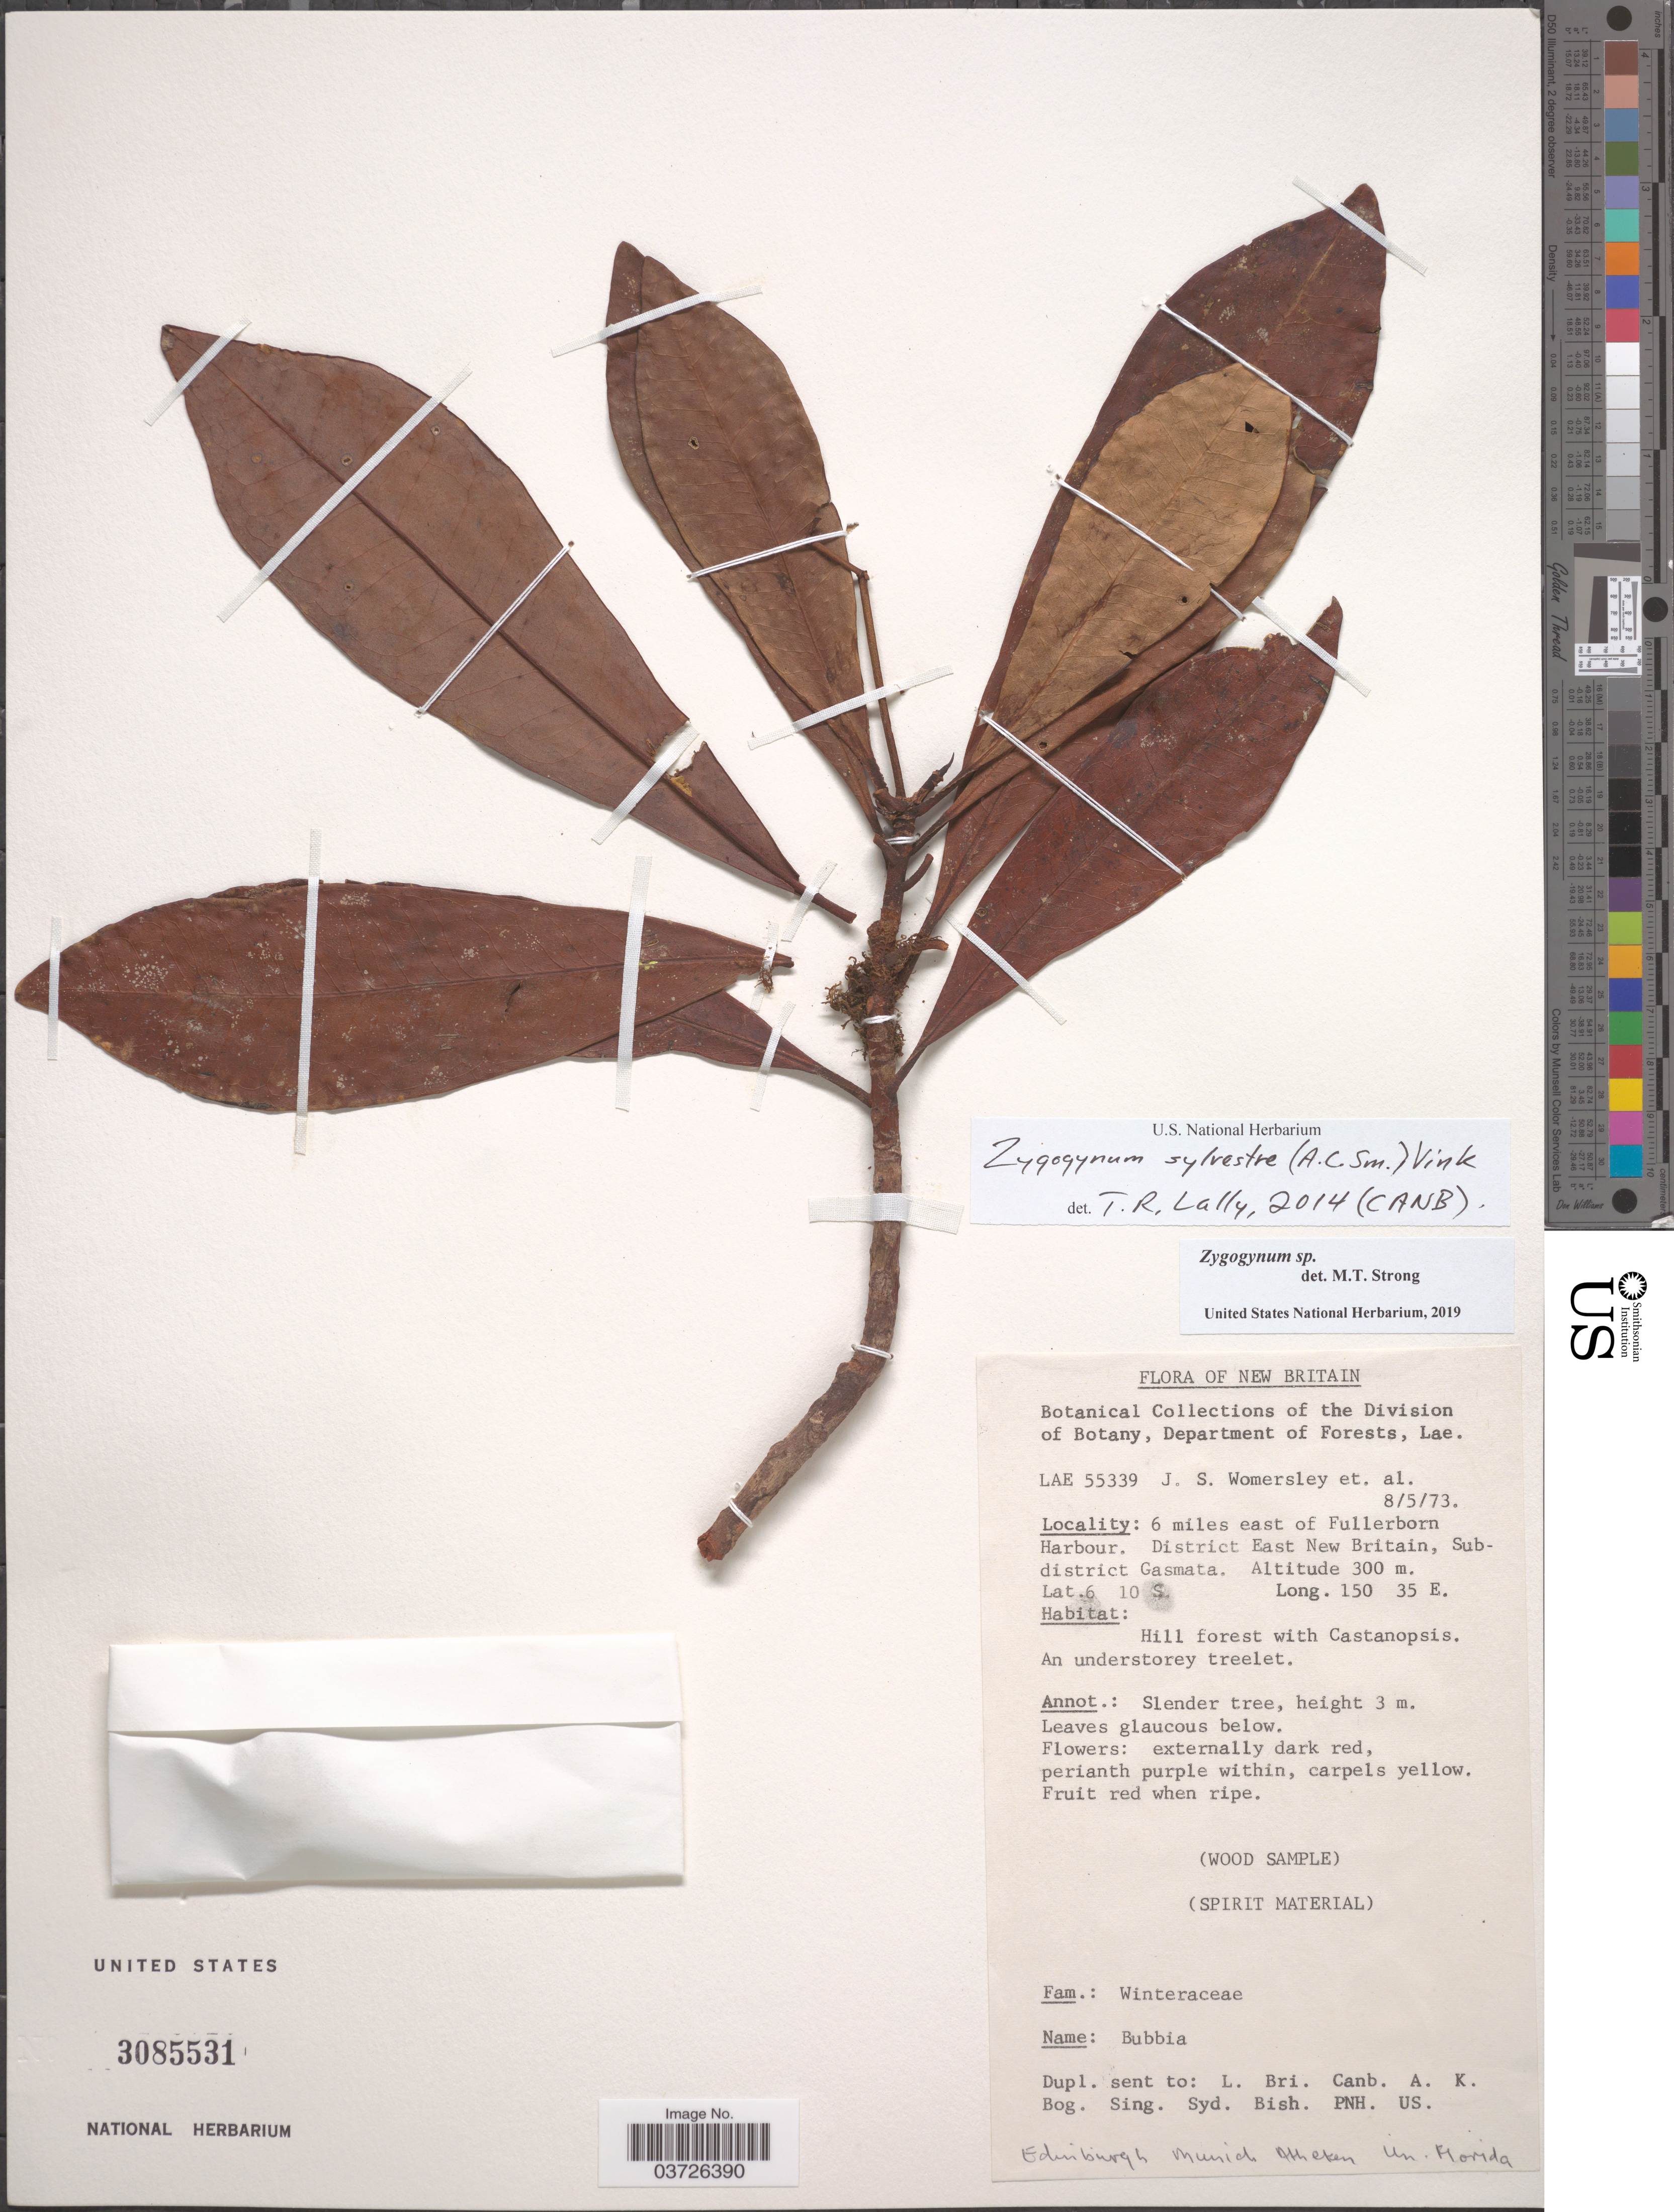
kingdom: Plantae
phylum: Tracheophyta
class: Magnoliopsida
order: Canellales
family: Winteraceae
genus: Zygogynum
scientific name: Zygogynum sylvestre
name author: (A.C. Sm.) Vink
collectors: J. S. Womersley & et al.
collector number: LAE 55339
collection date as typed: Transcribed d/m/y: 8/5/73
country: Papua New Guinea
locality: New Britain. 6 miles east of Fullerborn Harbour. District East New Britain, Subdistrict Gasmata.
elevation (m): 300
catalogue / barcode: US 3085531